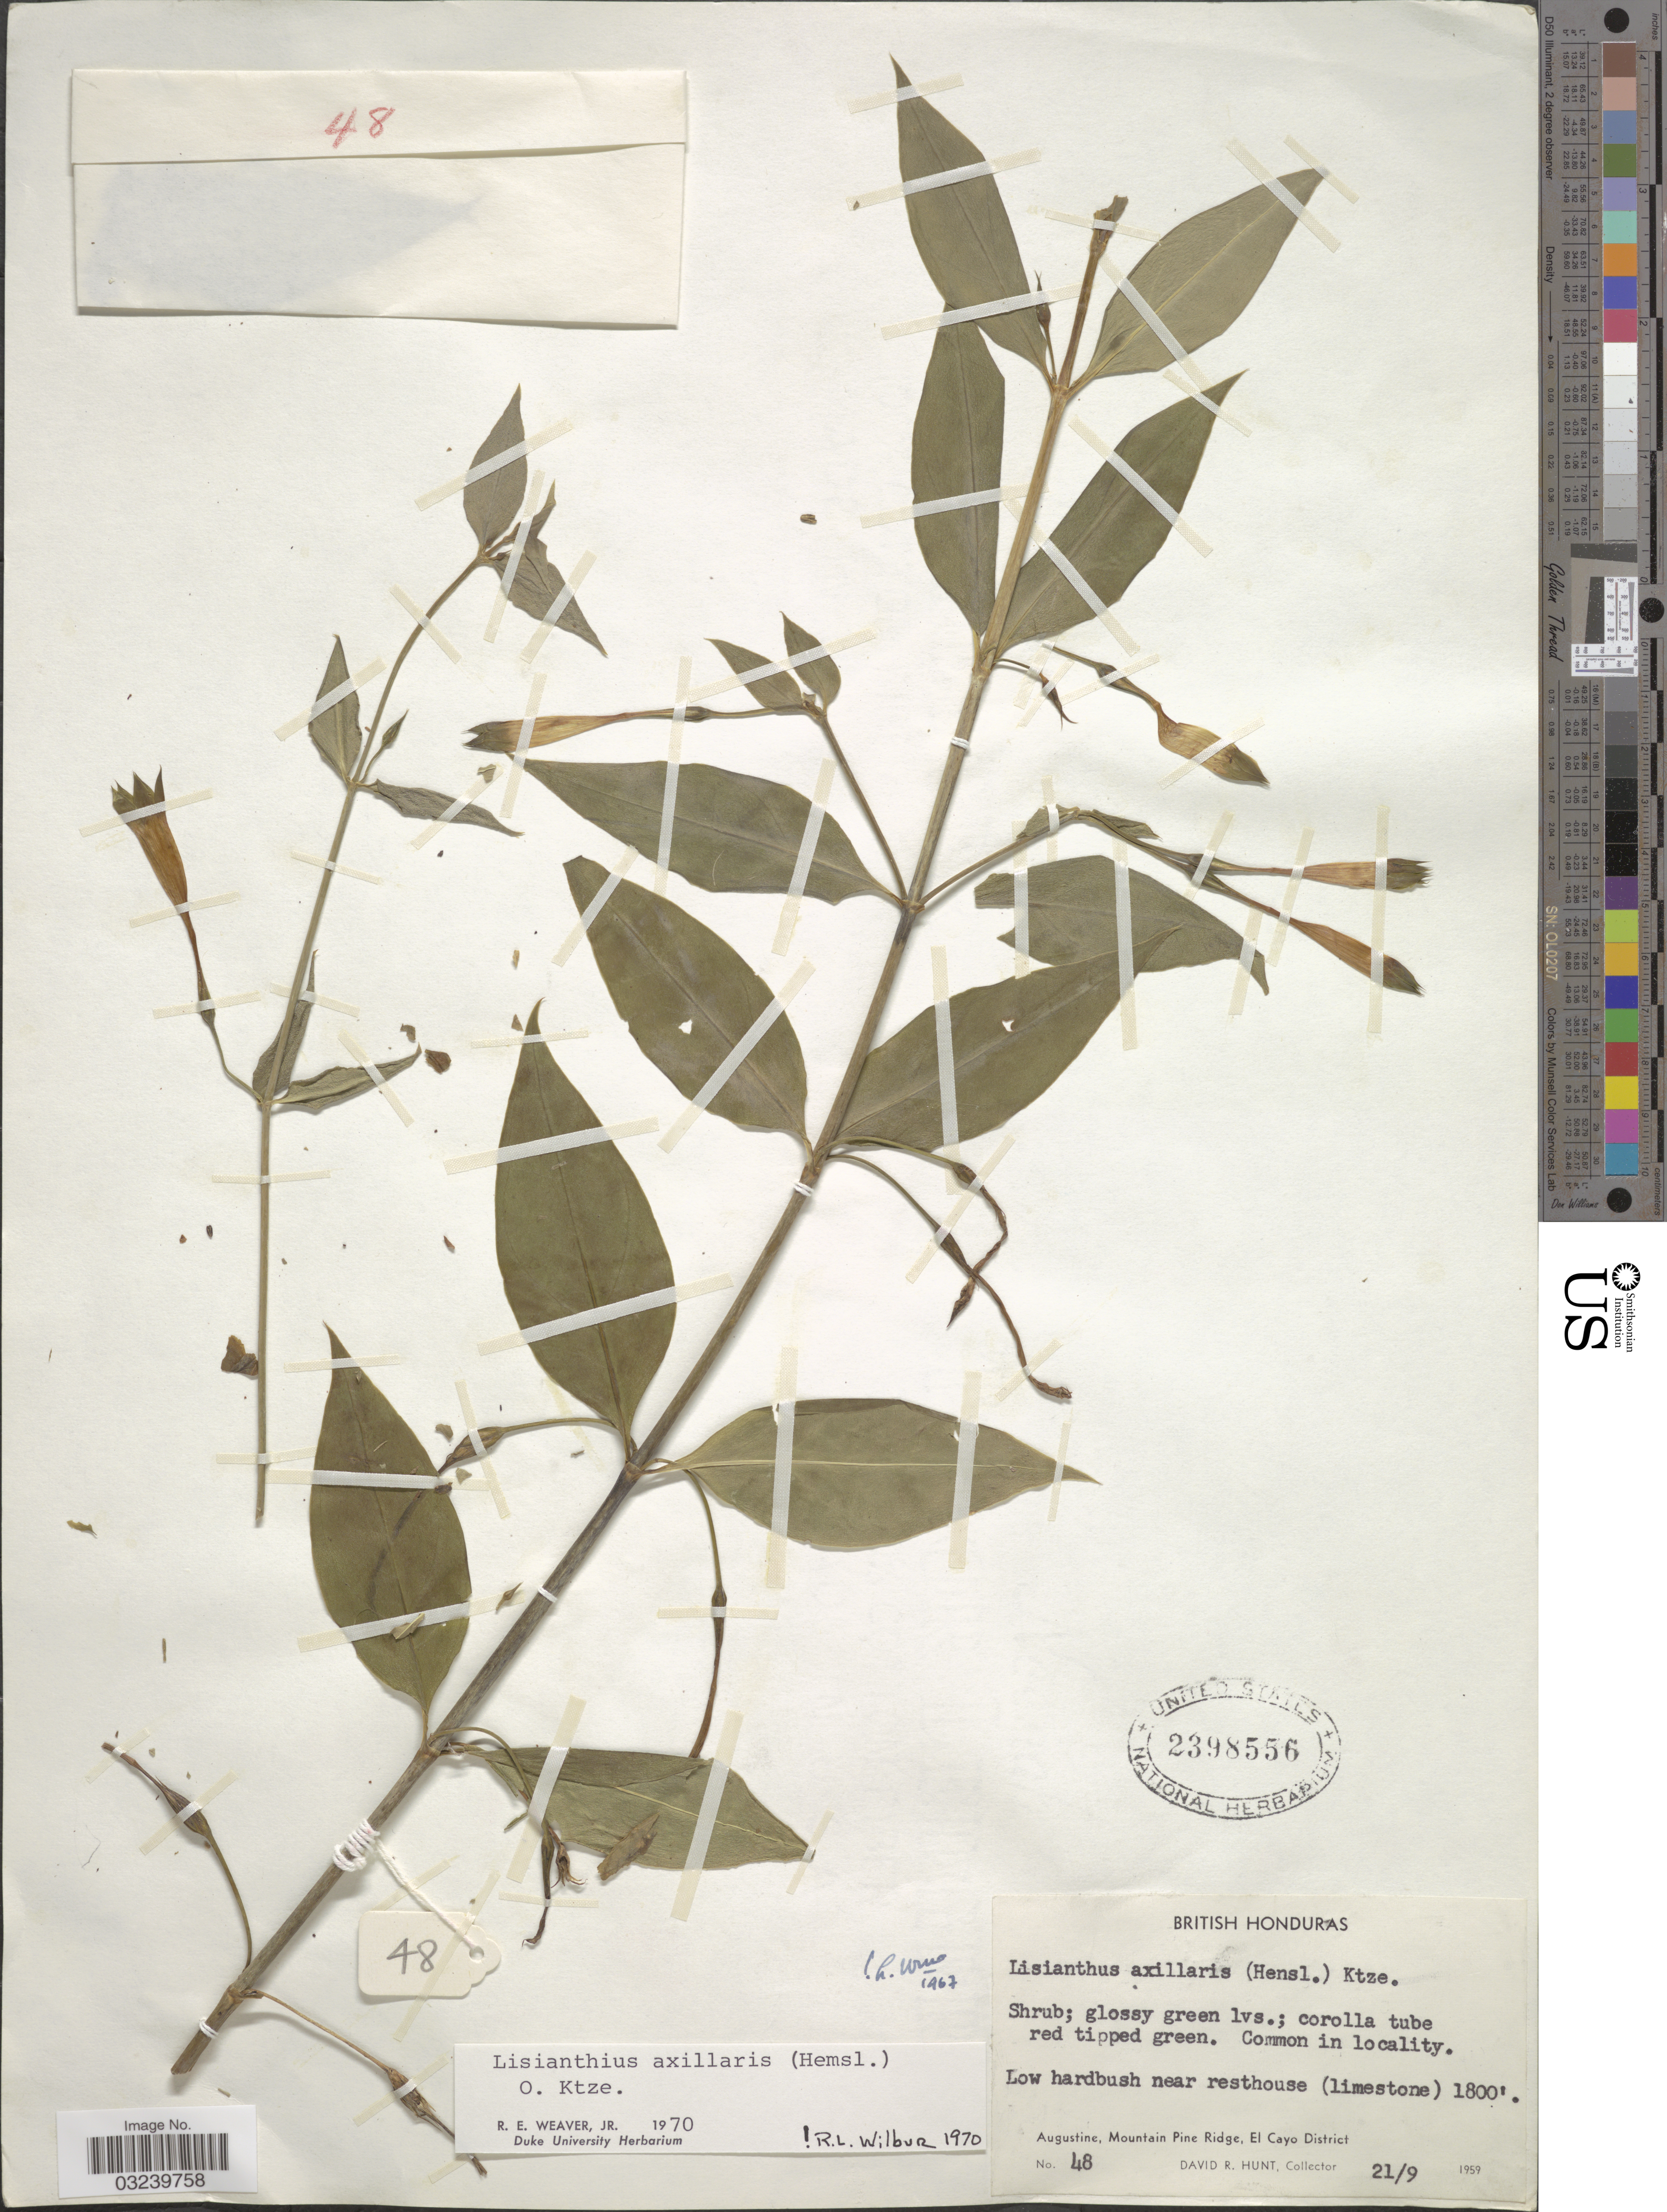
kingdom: Plantae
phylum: Tracheophyta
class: Magnoliopsida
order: Gentianales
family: Gentianaceae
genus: Lisianthius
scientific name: Lisianthius axillaris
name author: (Hemsl.) Kuntze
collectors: D. R. Hunt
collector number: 48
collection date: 1959-09-21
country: Belize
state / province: Cayo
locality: British Honduras, Low hardbush near resthouse (limestone), Augustine, Mountain Pine Ridge, El Cayo District.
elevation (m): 549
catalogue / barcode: US 2398556